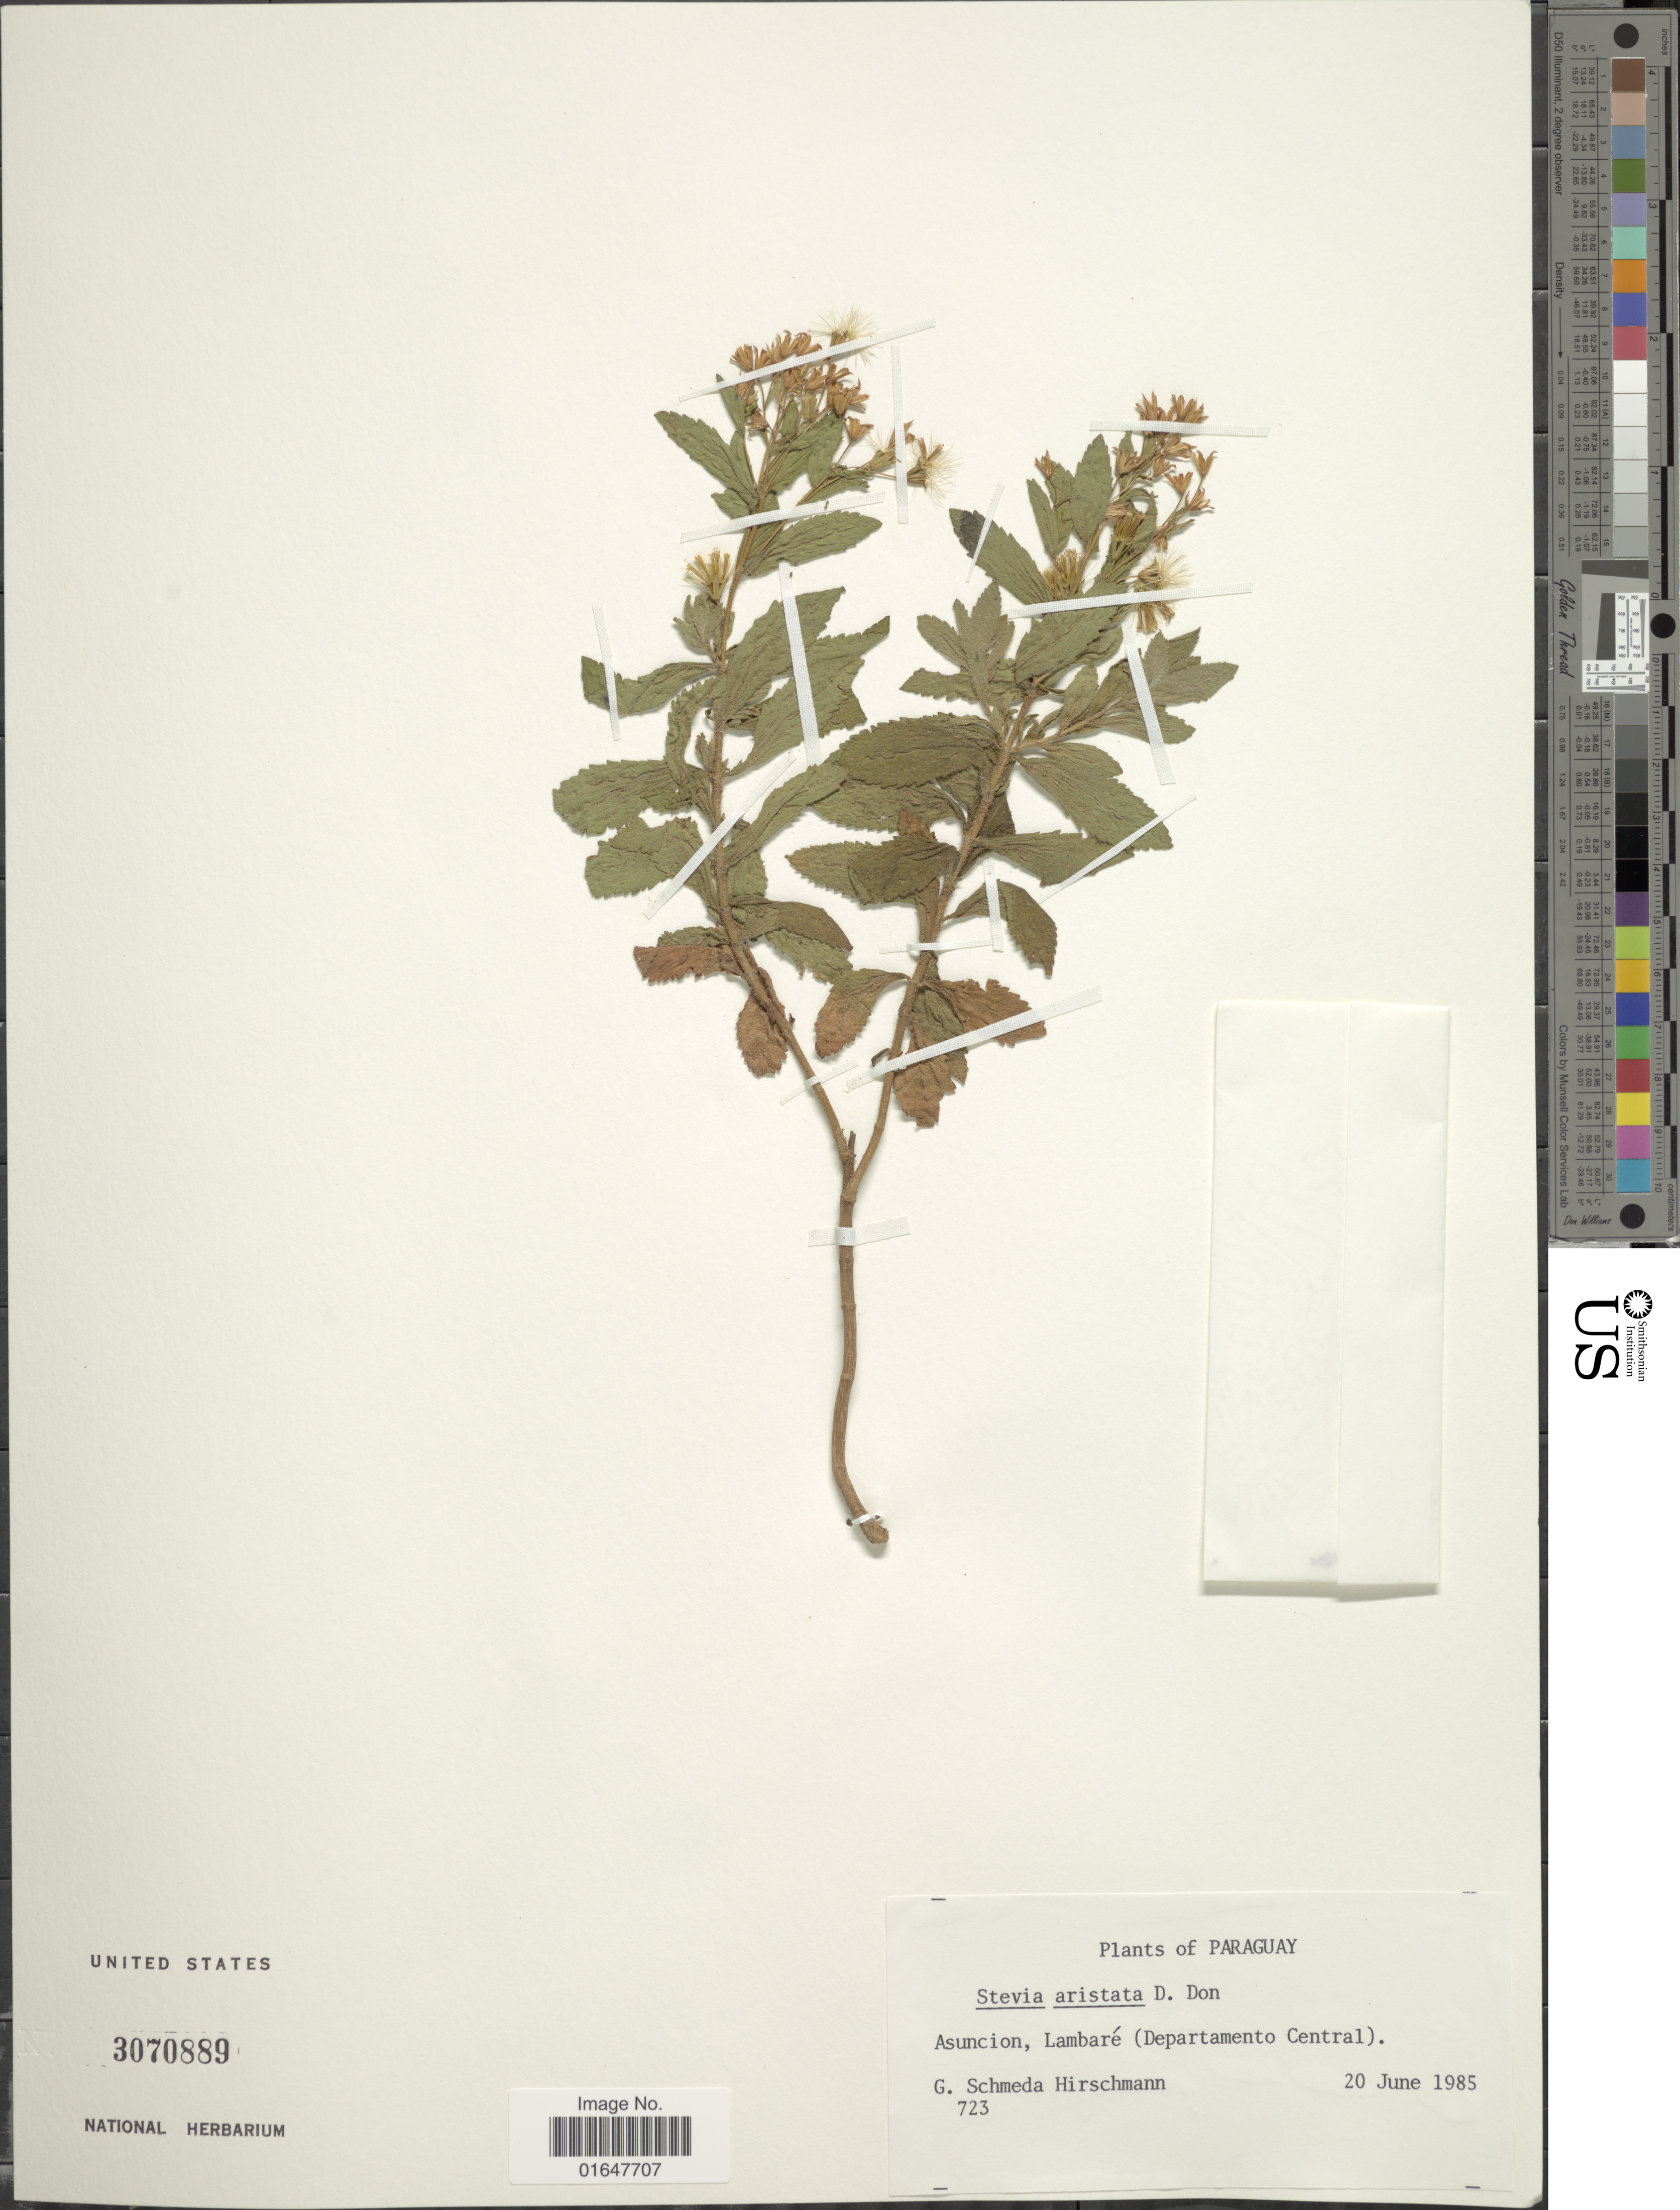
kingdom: Plantae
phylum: Tracheophyta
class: Magnoliopsida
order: Asterales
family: Asteraceae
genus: Stevia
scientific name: Stevia aristata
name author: D. Don ex Hook. & Arn.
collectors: G. Hirschmann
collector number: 723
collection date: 1985-06-20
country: Paraguay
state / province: Central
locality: Asuncion, Lambare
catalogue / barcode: US 3070889